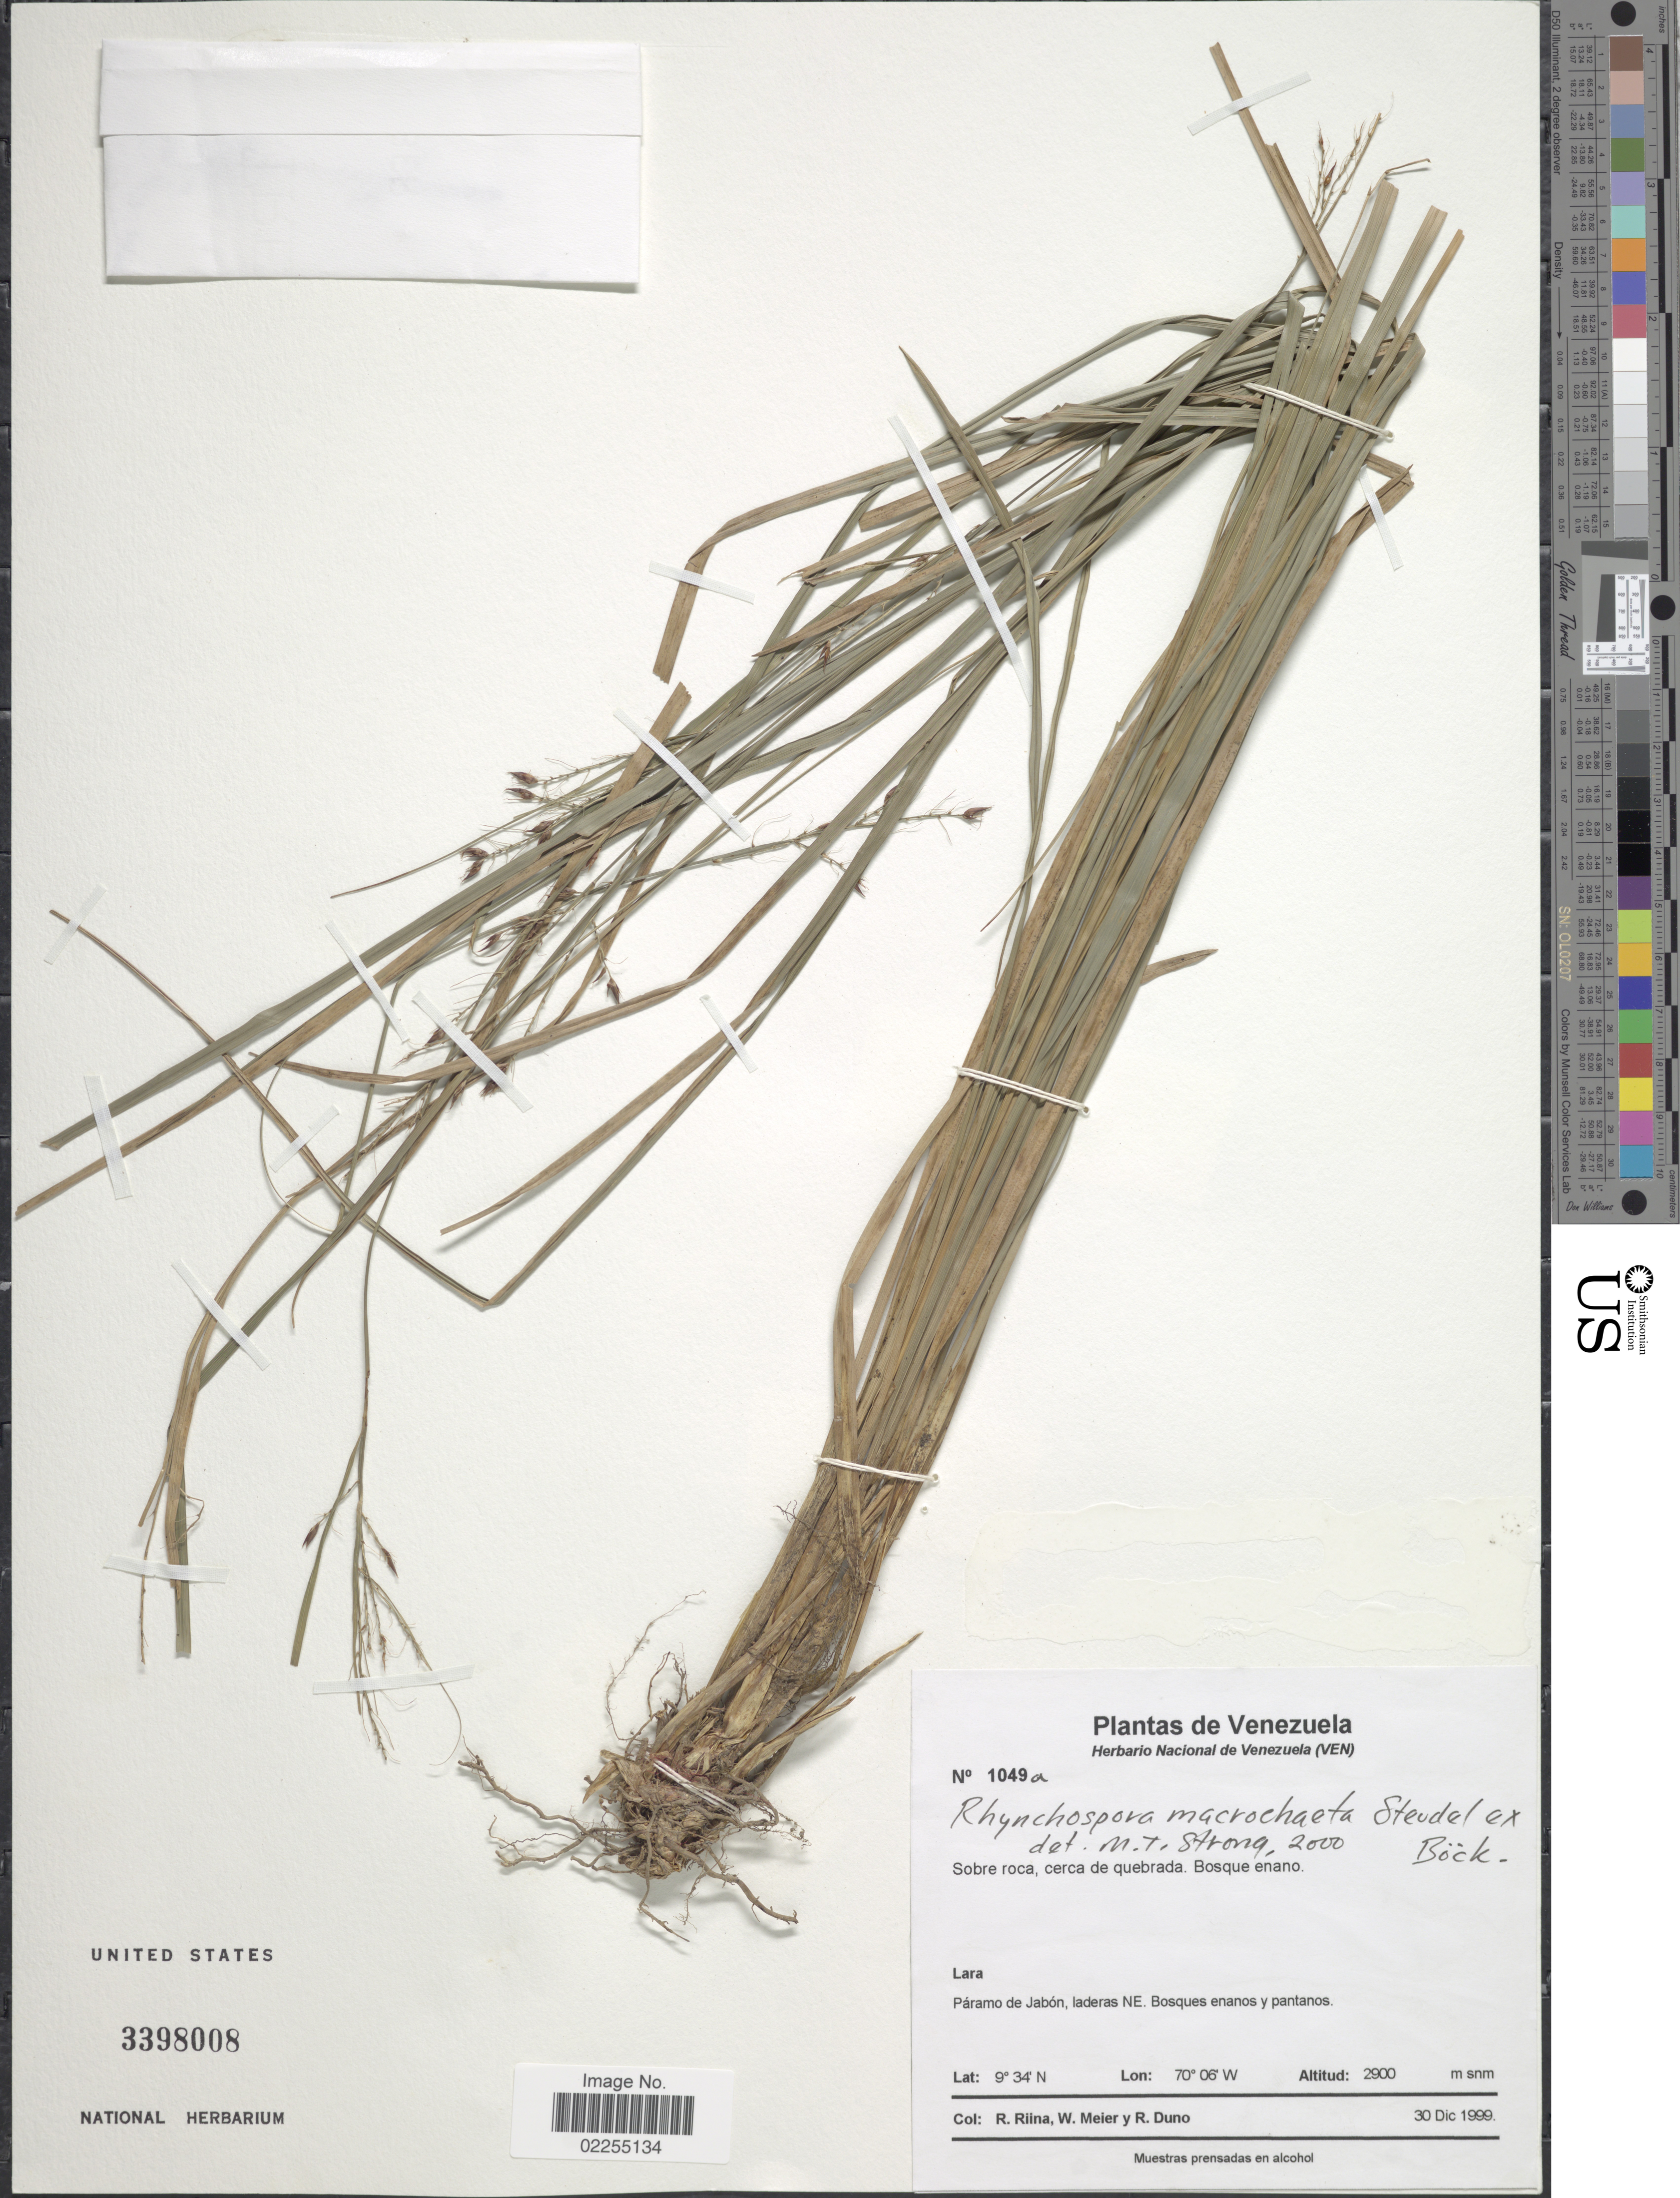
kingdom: Plantae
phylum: Tracheophyta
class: Liliopsida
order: Poales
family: Cyperaceae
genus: Rhynchospora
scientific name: Rhynchospora macrochaeta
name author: Steud. ex Boeckeler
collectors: R. Riina, W. Meier & R. Duno de Stefano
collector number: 1049a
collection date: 1999-12-30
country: Venezuela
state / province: Lara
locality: Paramo de Jabon, laderas NE, bosques enanos y pantanos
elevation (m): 2900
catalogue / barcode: US 3398008